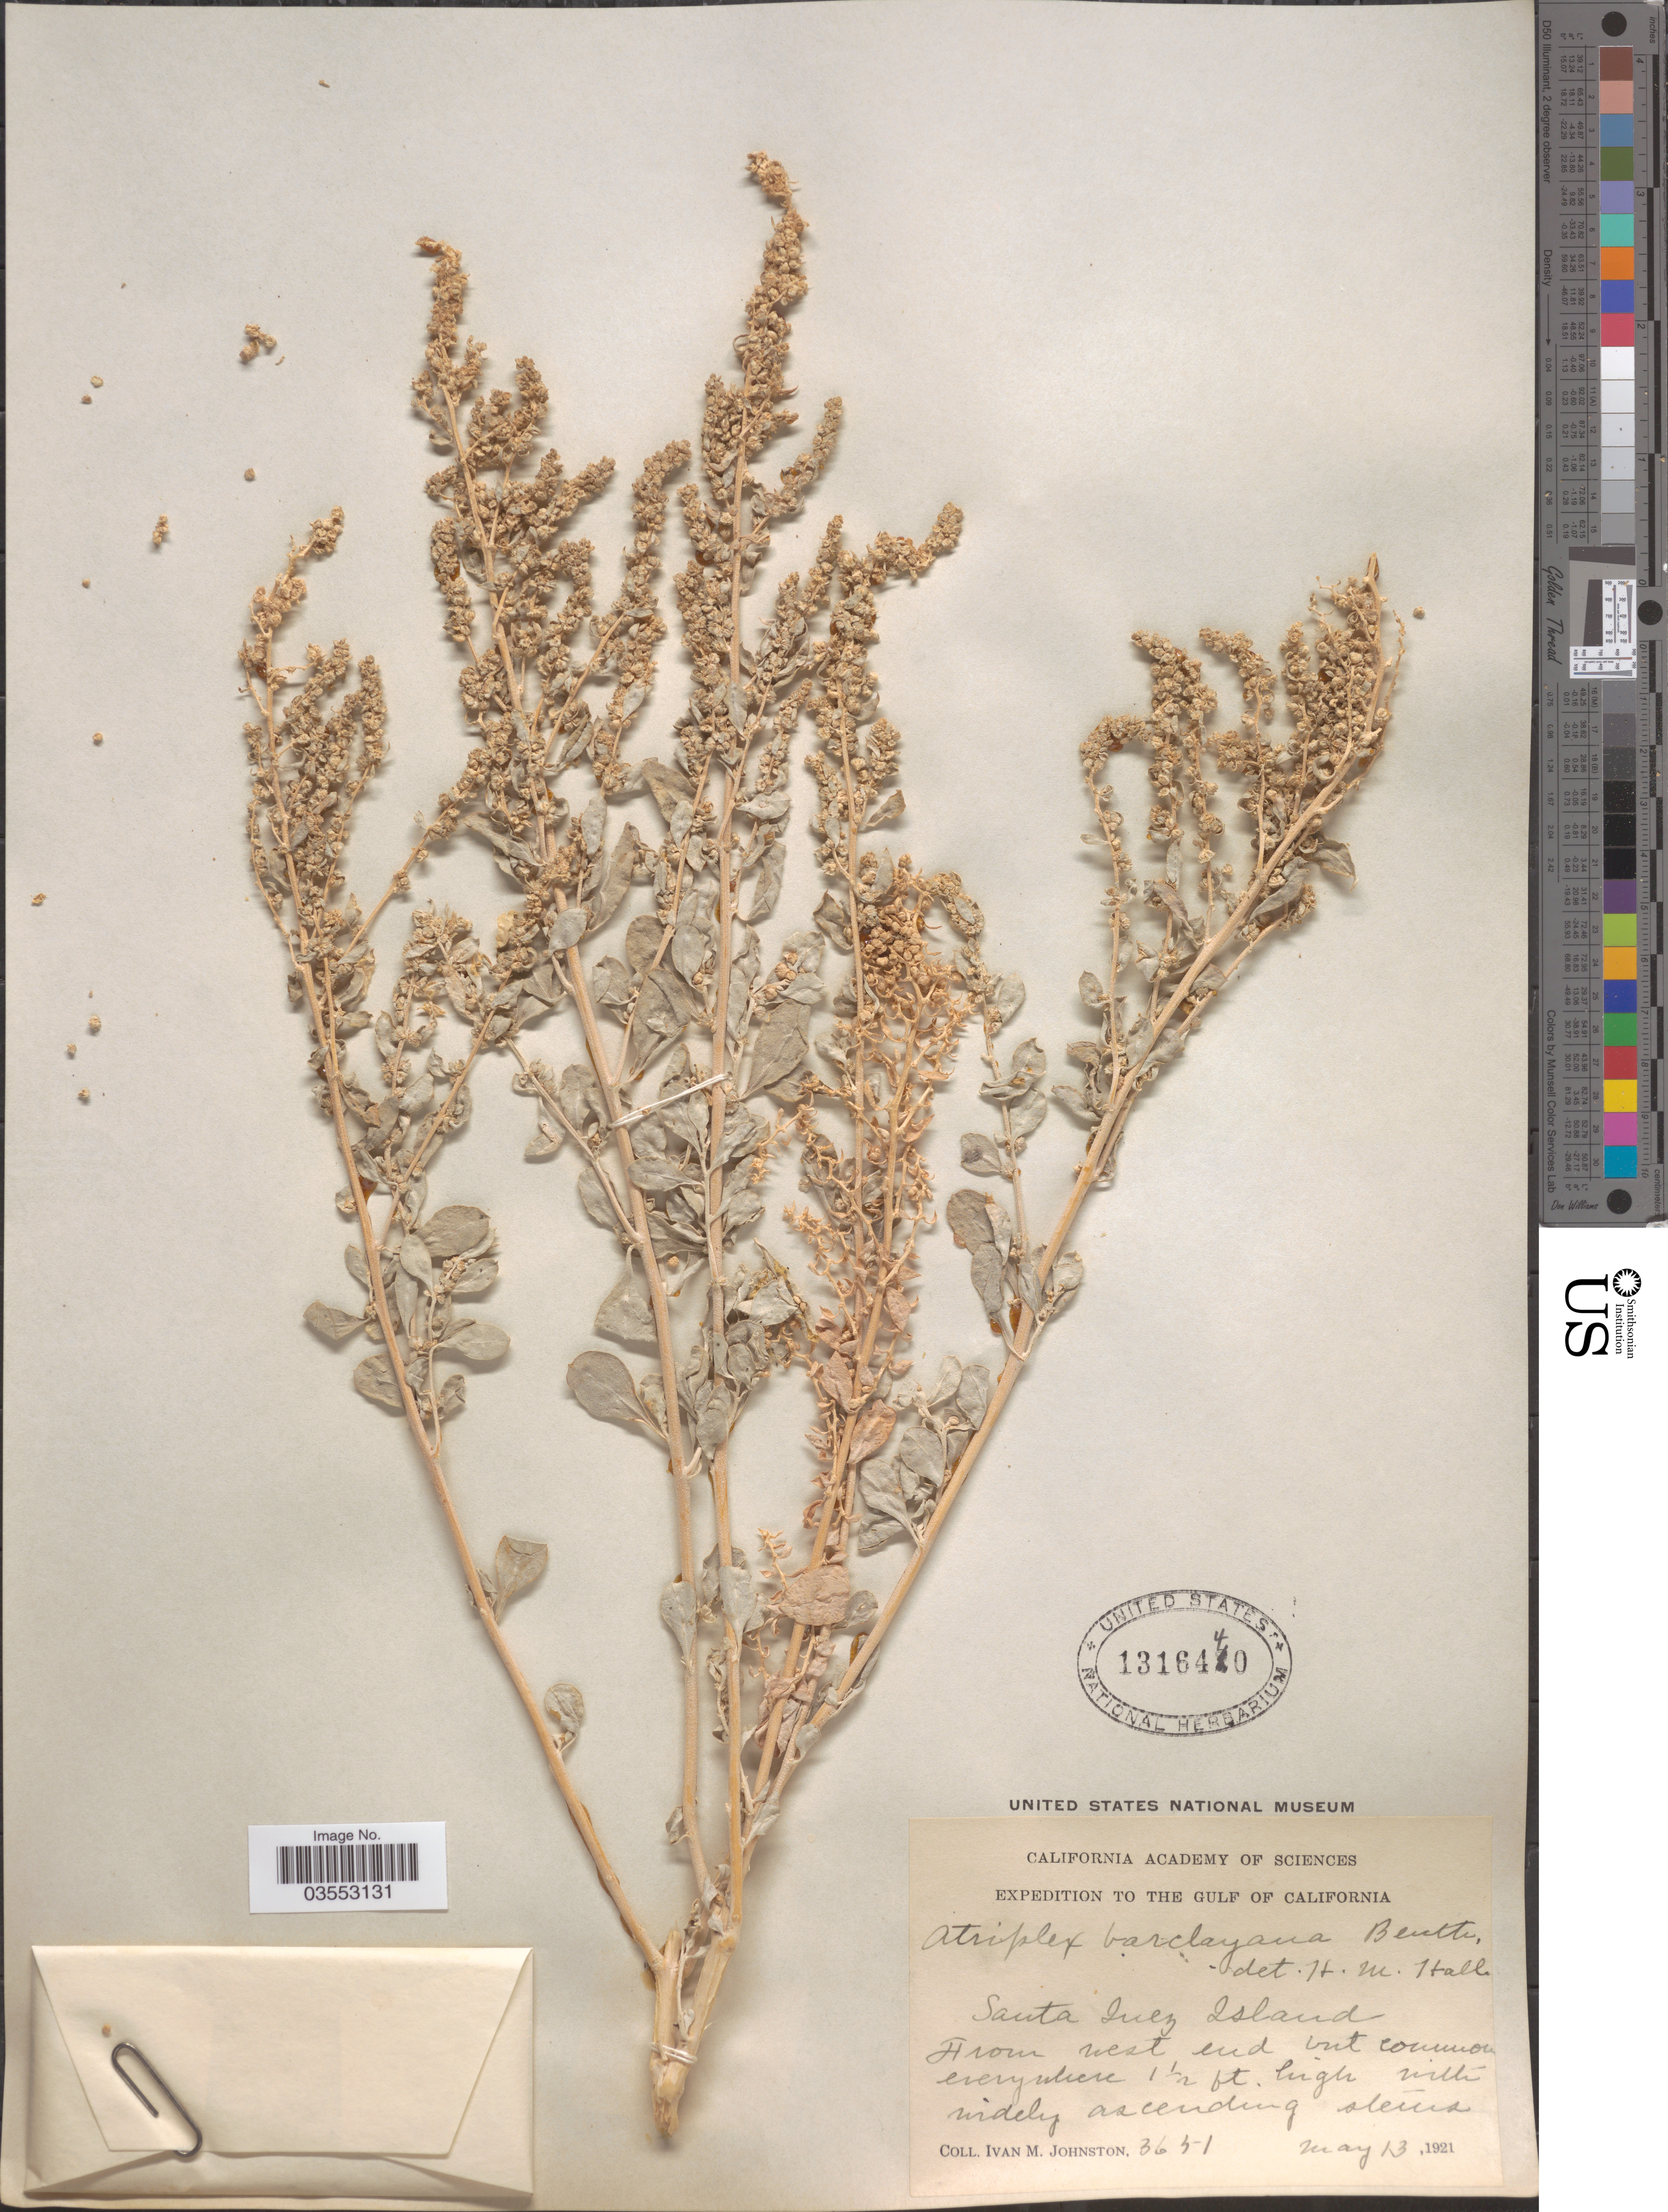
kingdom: Plantae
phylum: Tracheophyta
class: Magnoliopsida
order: Caryophyllales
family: Amaranthaceae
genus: Atriplex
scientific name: Atriplex barclayana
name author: (Benth.) D. Dietr.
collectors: I.M. Johnston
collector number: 3651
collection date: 1921-05-13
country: Mexico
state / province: Baja California Sur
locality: The Gulf of California. Santa Inez Island.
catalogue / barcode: US 1316440